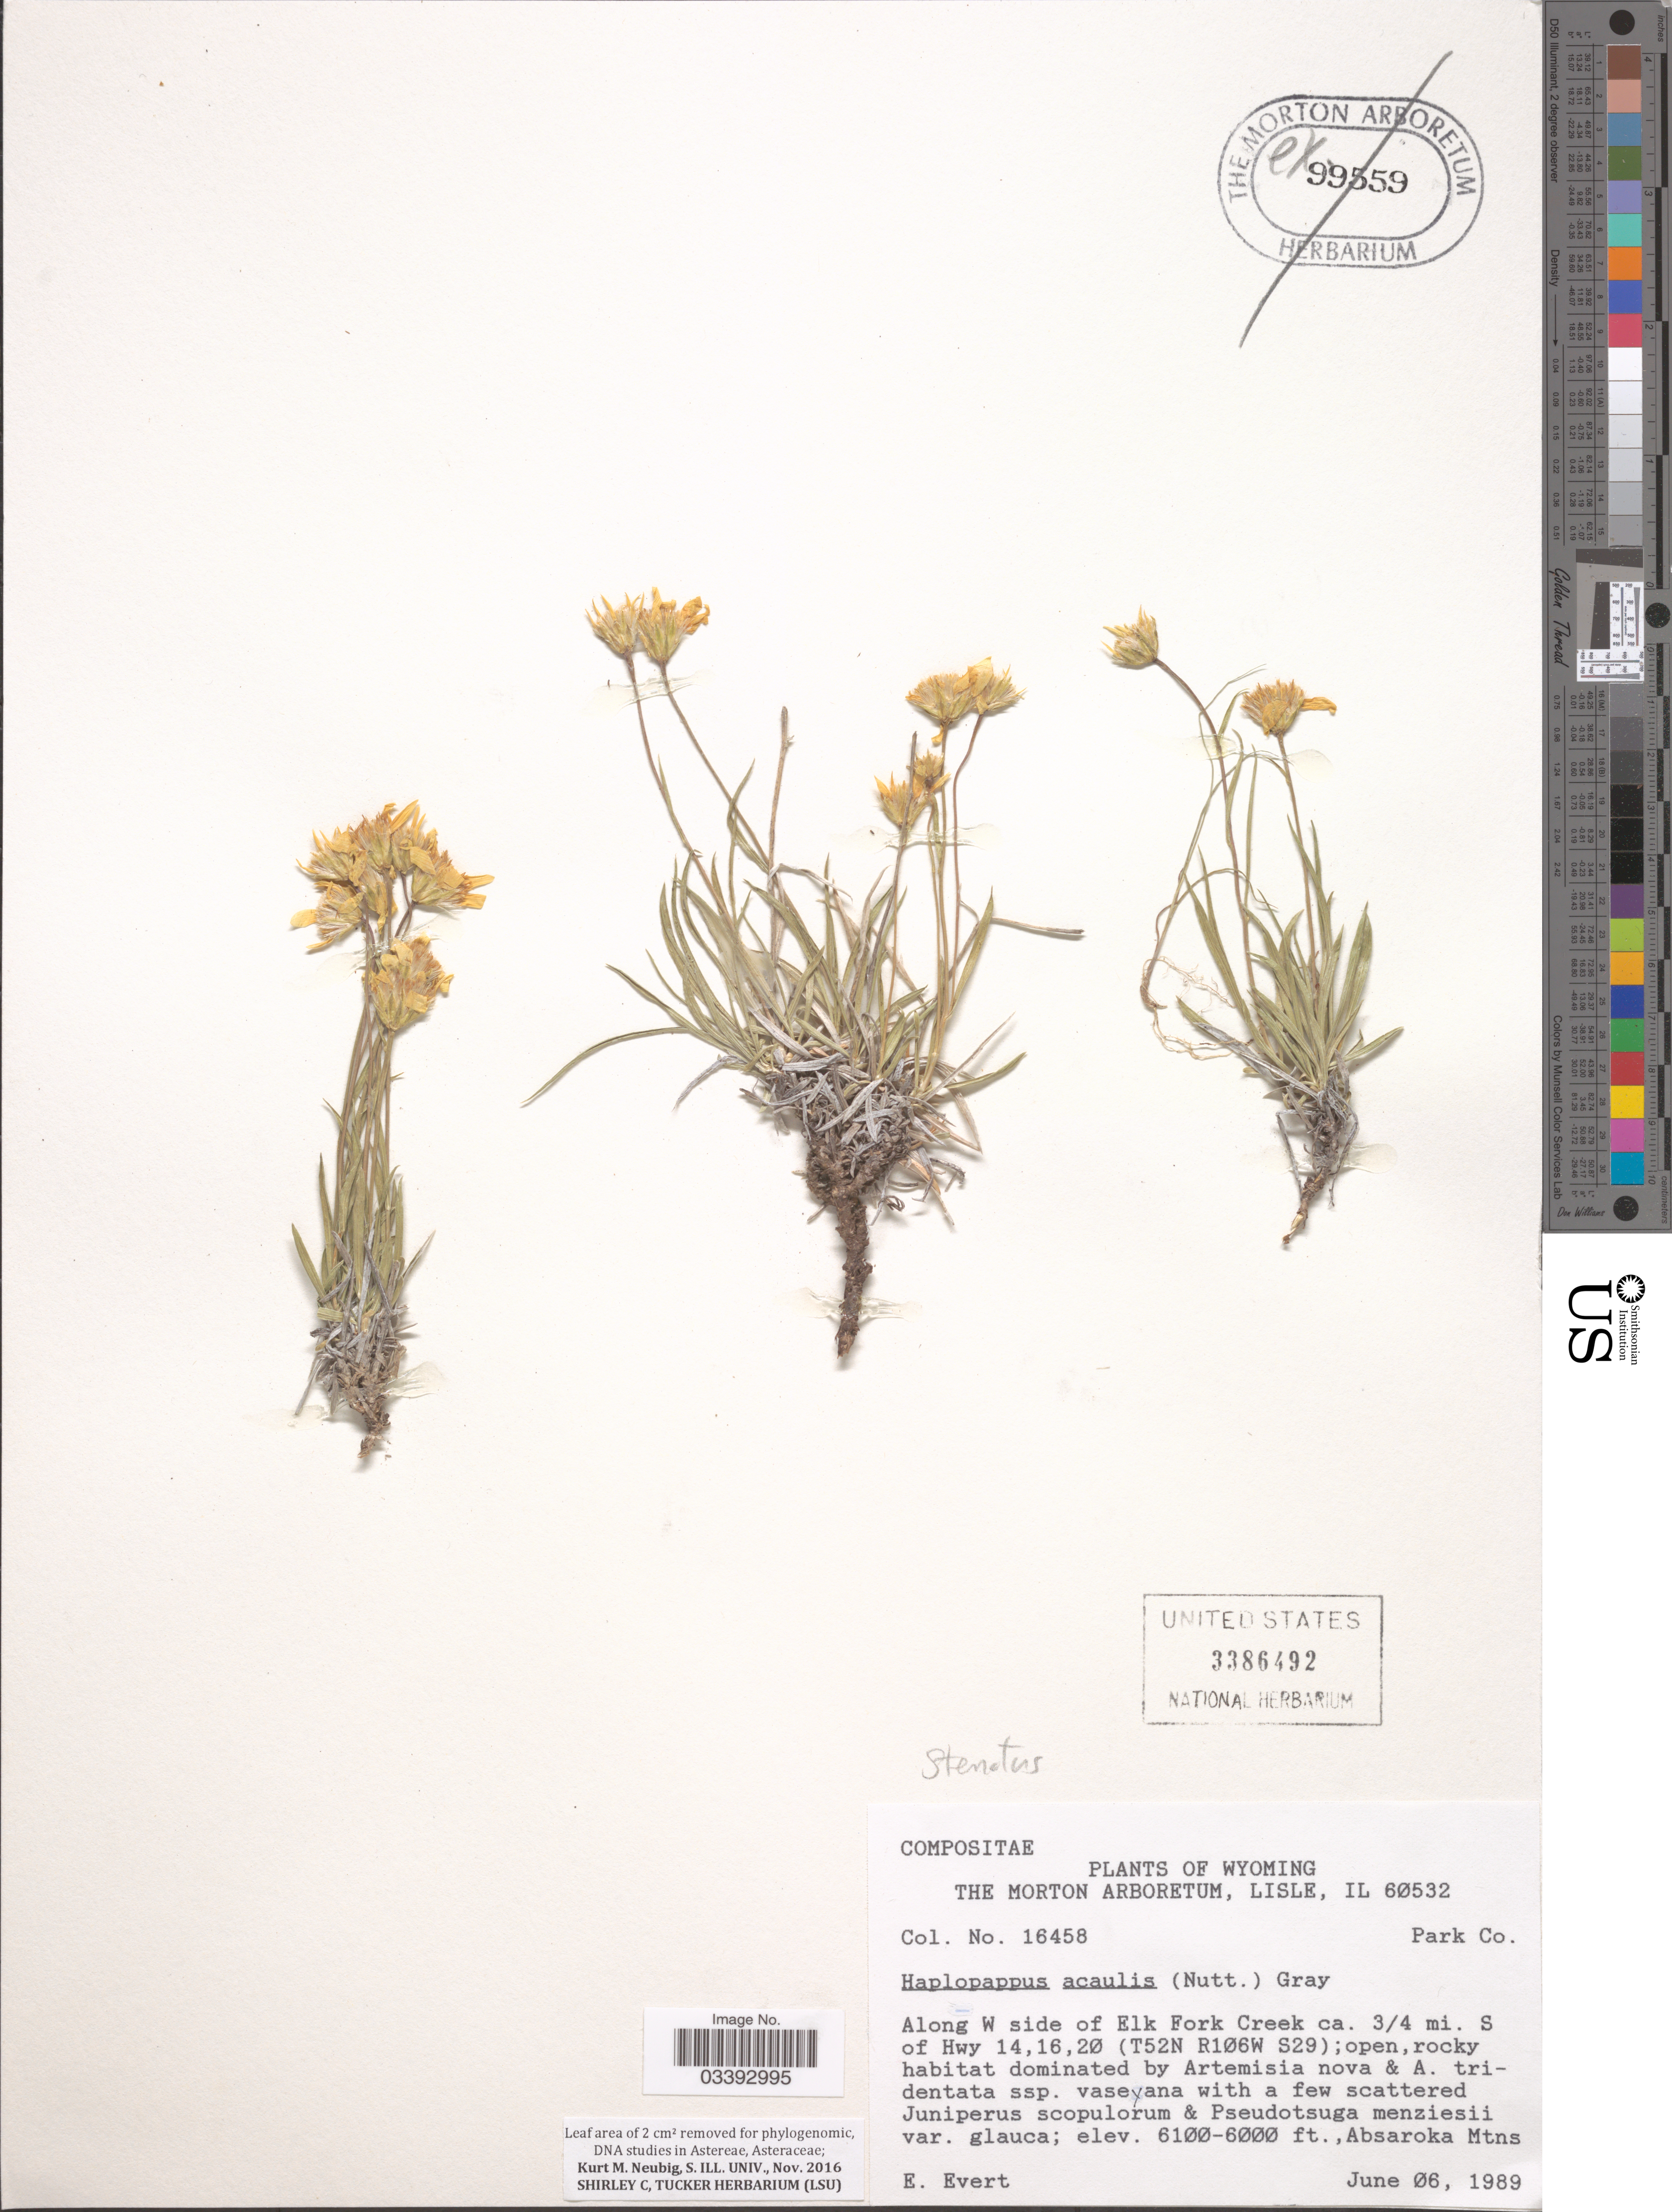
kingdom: Plantae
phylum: Tracheophyta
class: Magnoliopsida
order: Asterales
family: Asteraceae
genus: Stenotus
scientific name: Stenotus acaulis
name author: (Nutt.) Nutt.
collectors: E. Evert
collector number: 16458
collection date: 1989-06-06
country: United States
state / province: Wyoming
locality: Along W side of Elk Fork Creek ca. ¾ mi. S of Hwy 14,16,2Ø (T52N R1Ø6W S29). Absaroka Mtns.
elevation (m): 1829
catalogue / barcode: US 3386492